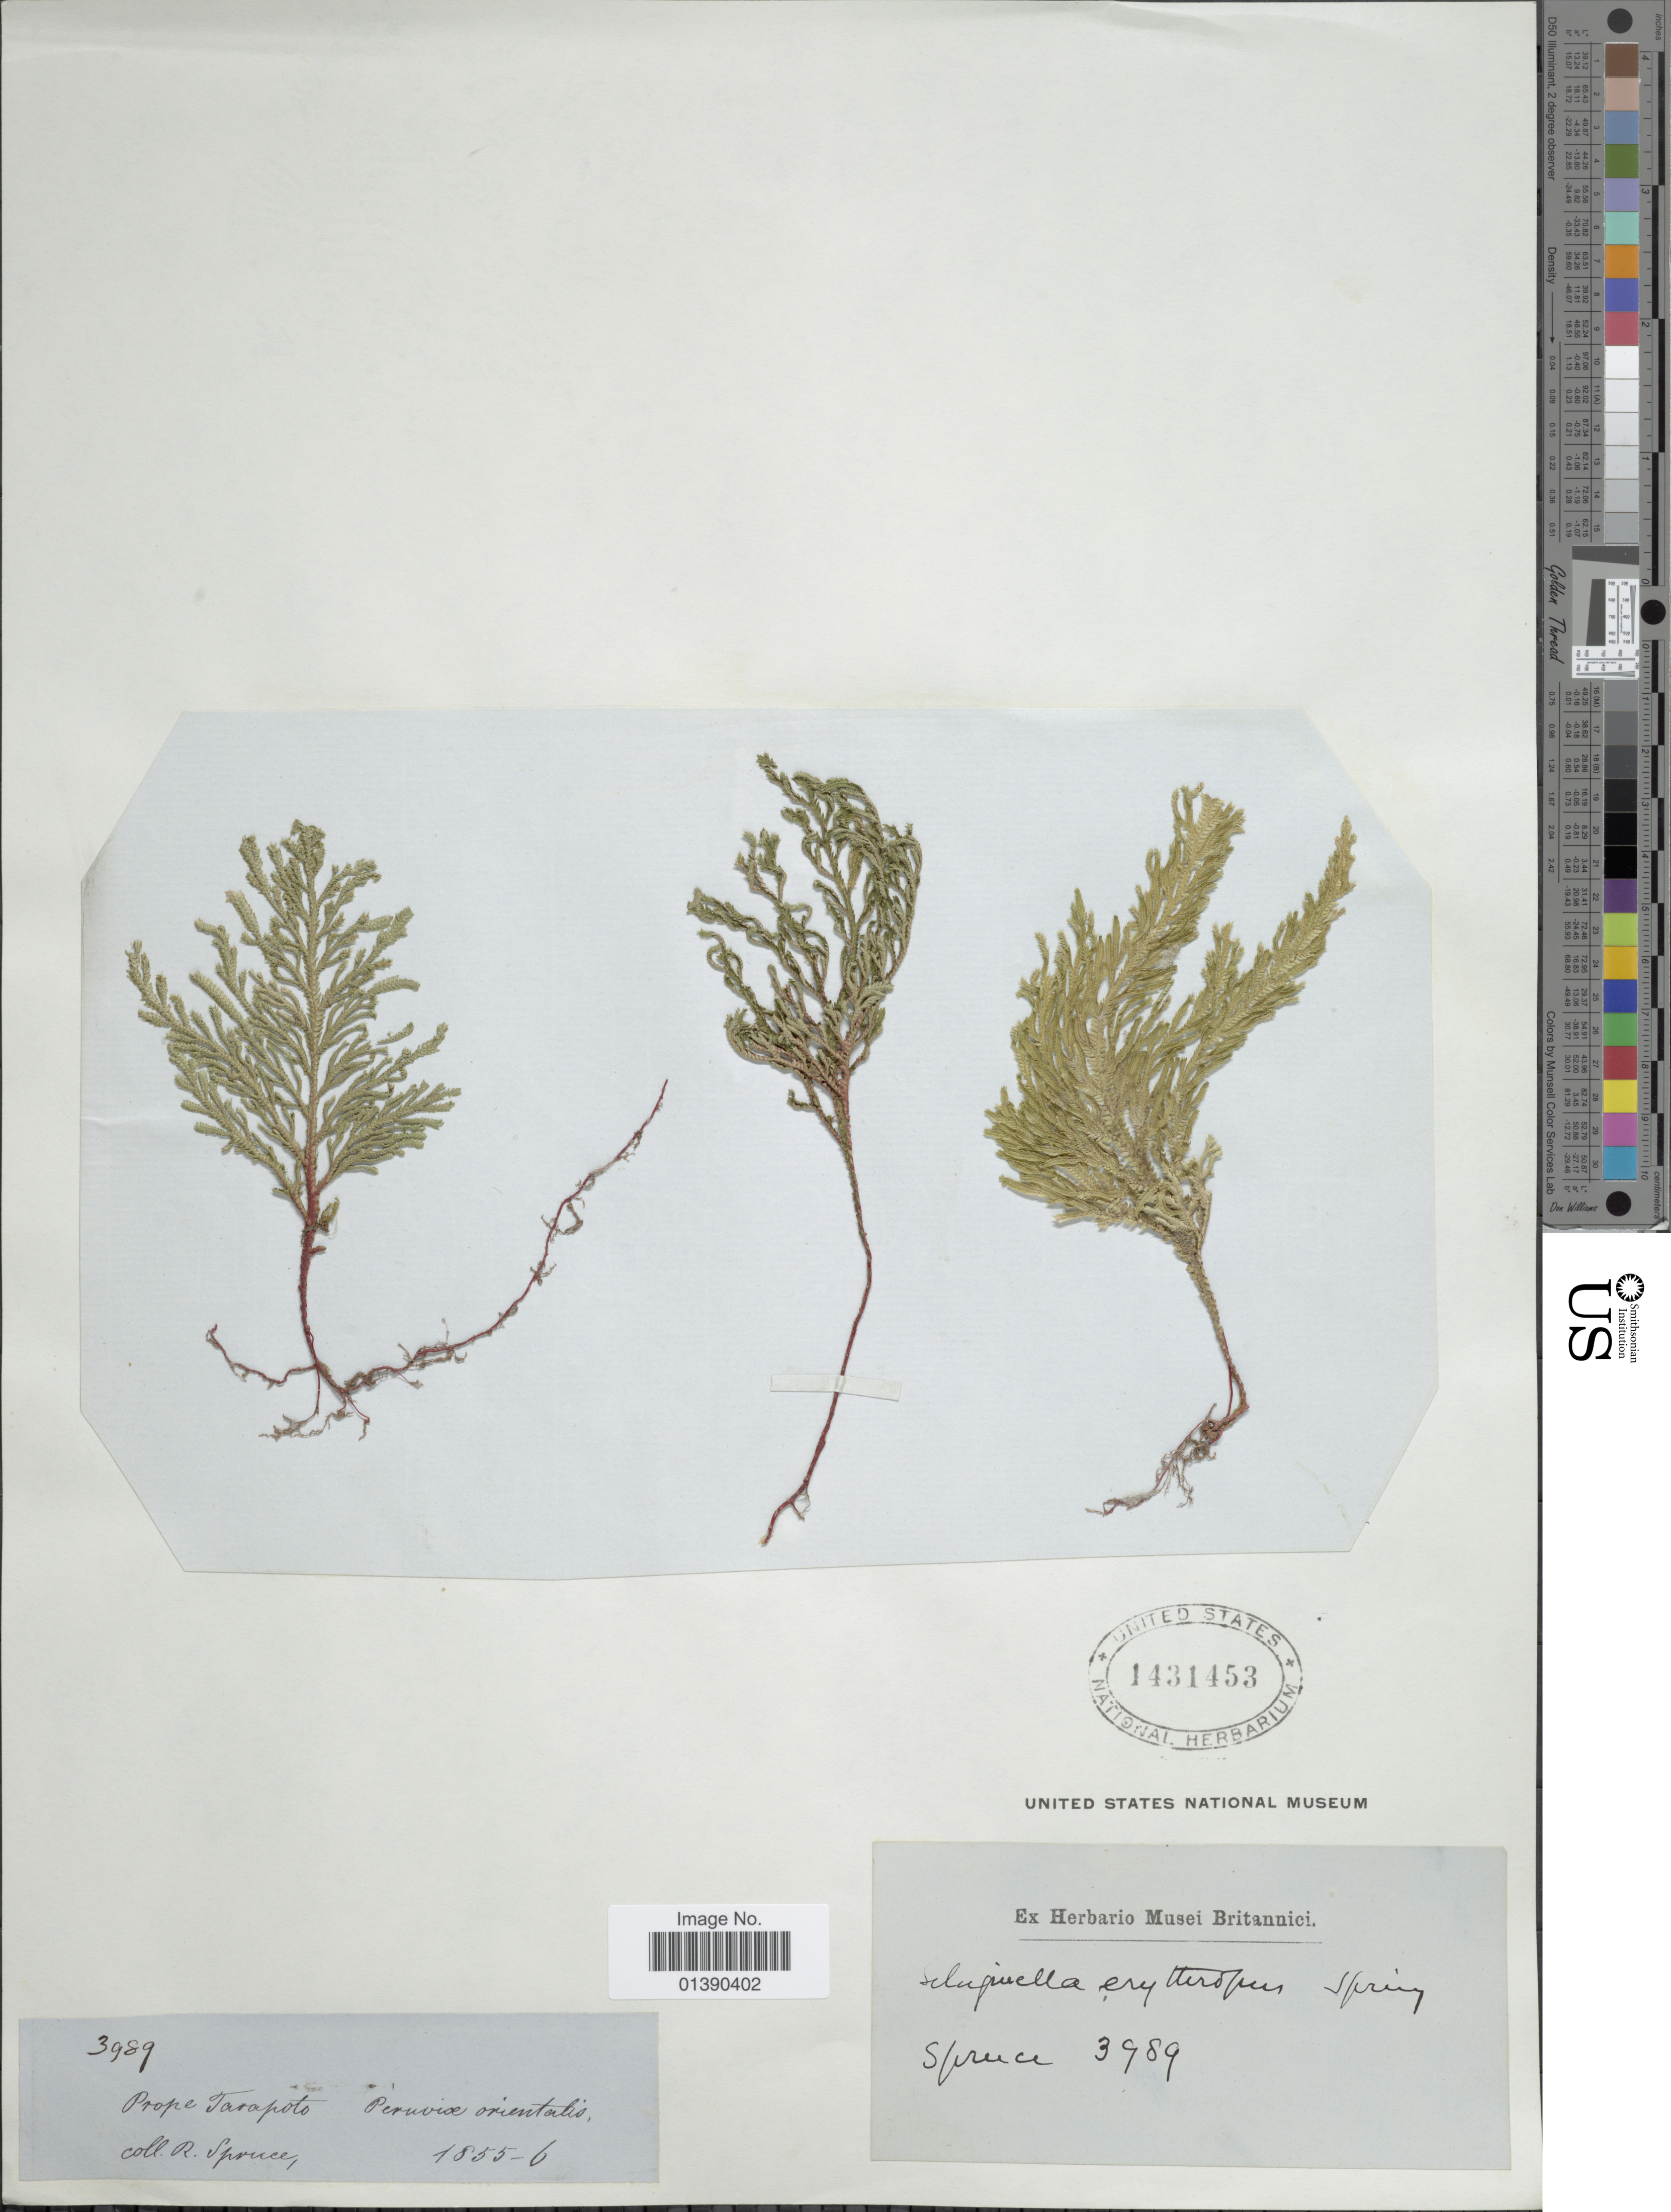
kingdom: Plantae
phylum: Tracheophyta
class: Lycopodiopsida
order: Selaginellales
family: Selaginellaceae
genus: Selaginella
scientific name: Selaginella erythropus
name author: (Mart.) Hieron.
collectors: R. Spruce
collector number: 3989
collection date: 1855/1856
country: Peru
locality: Prope Tarapoto, Peruviae orientalis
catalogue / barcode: US 1431453